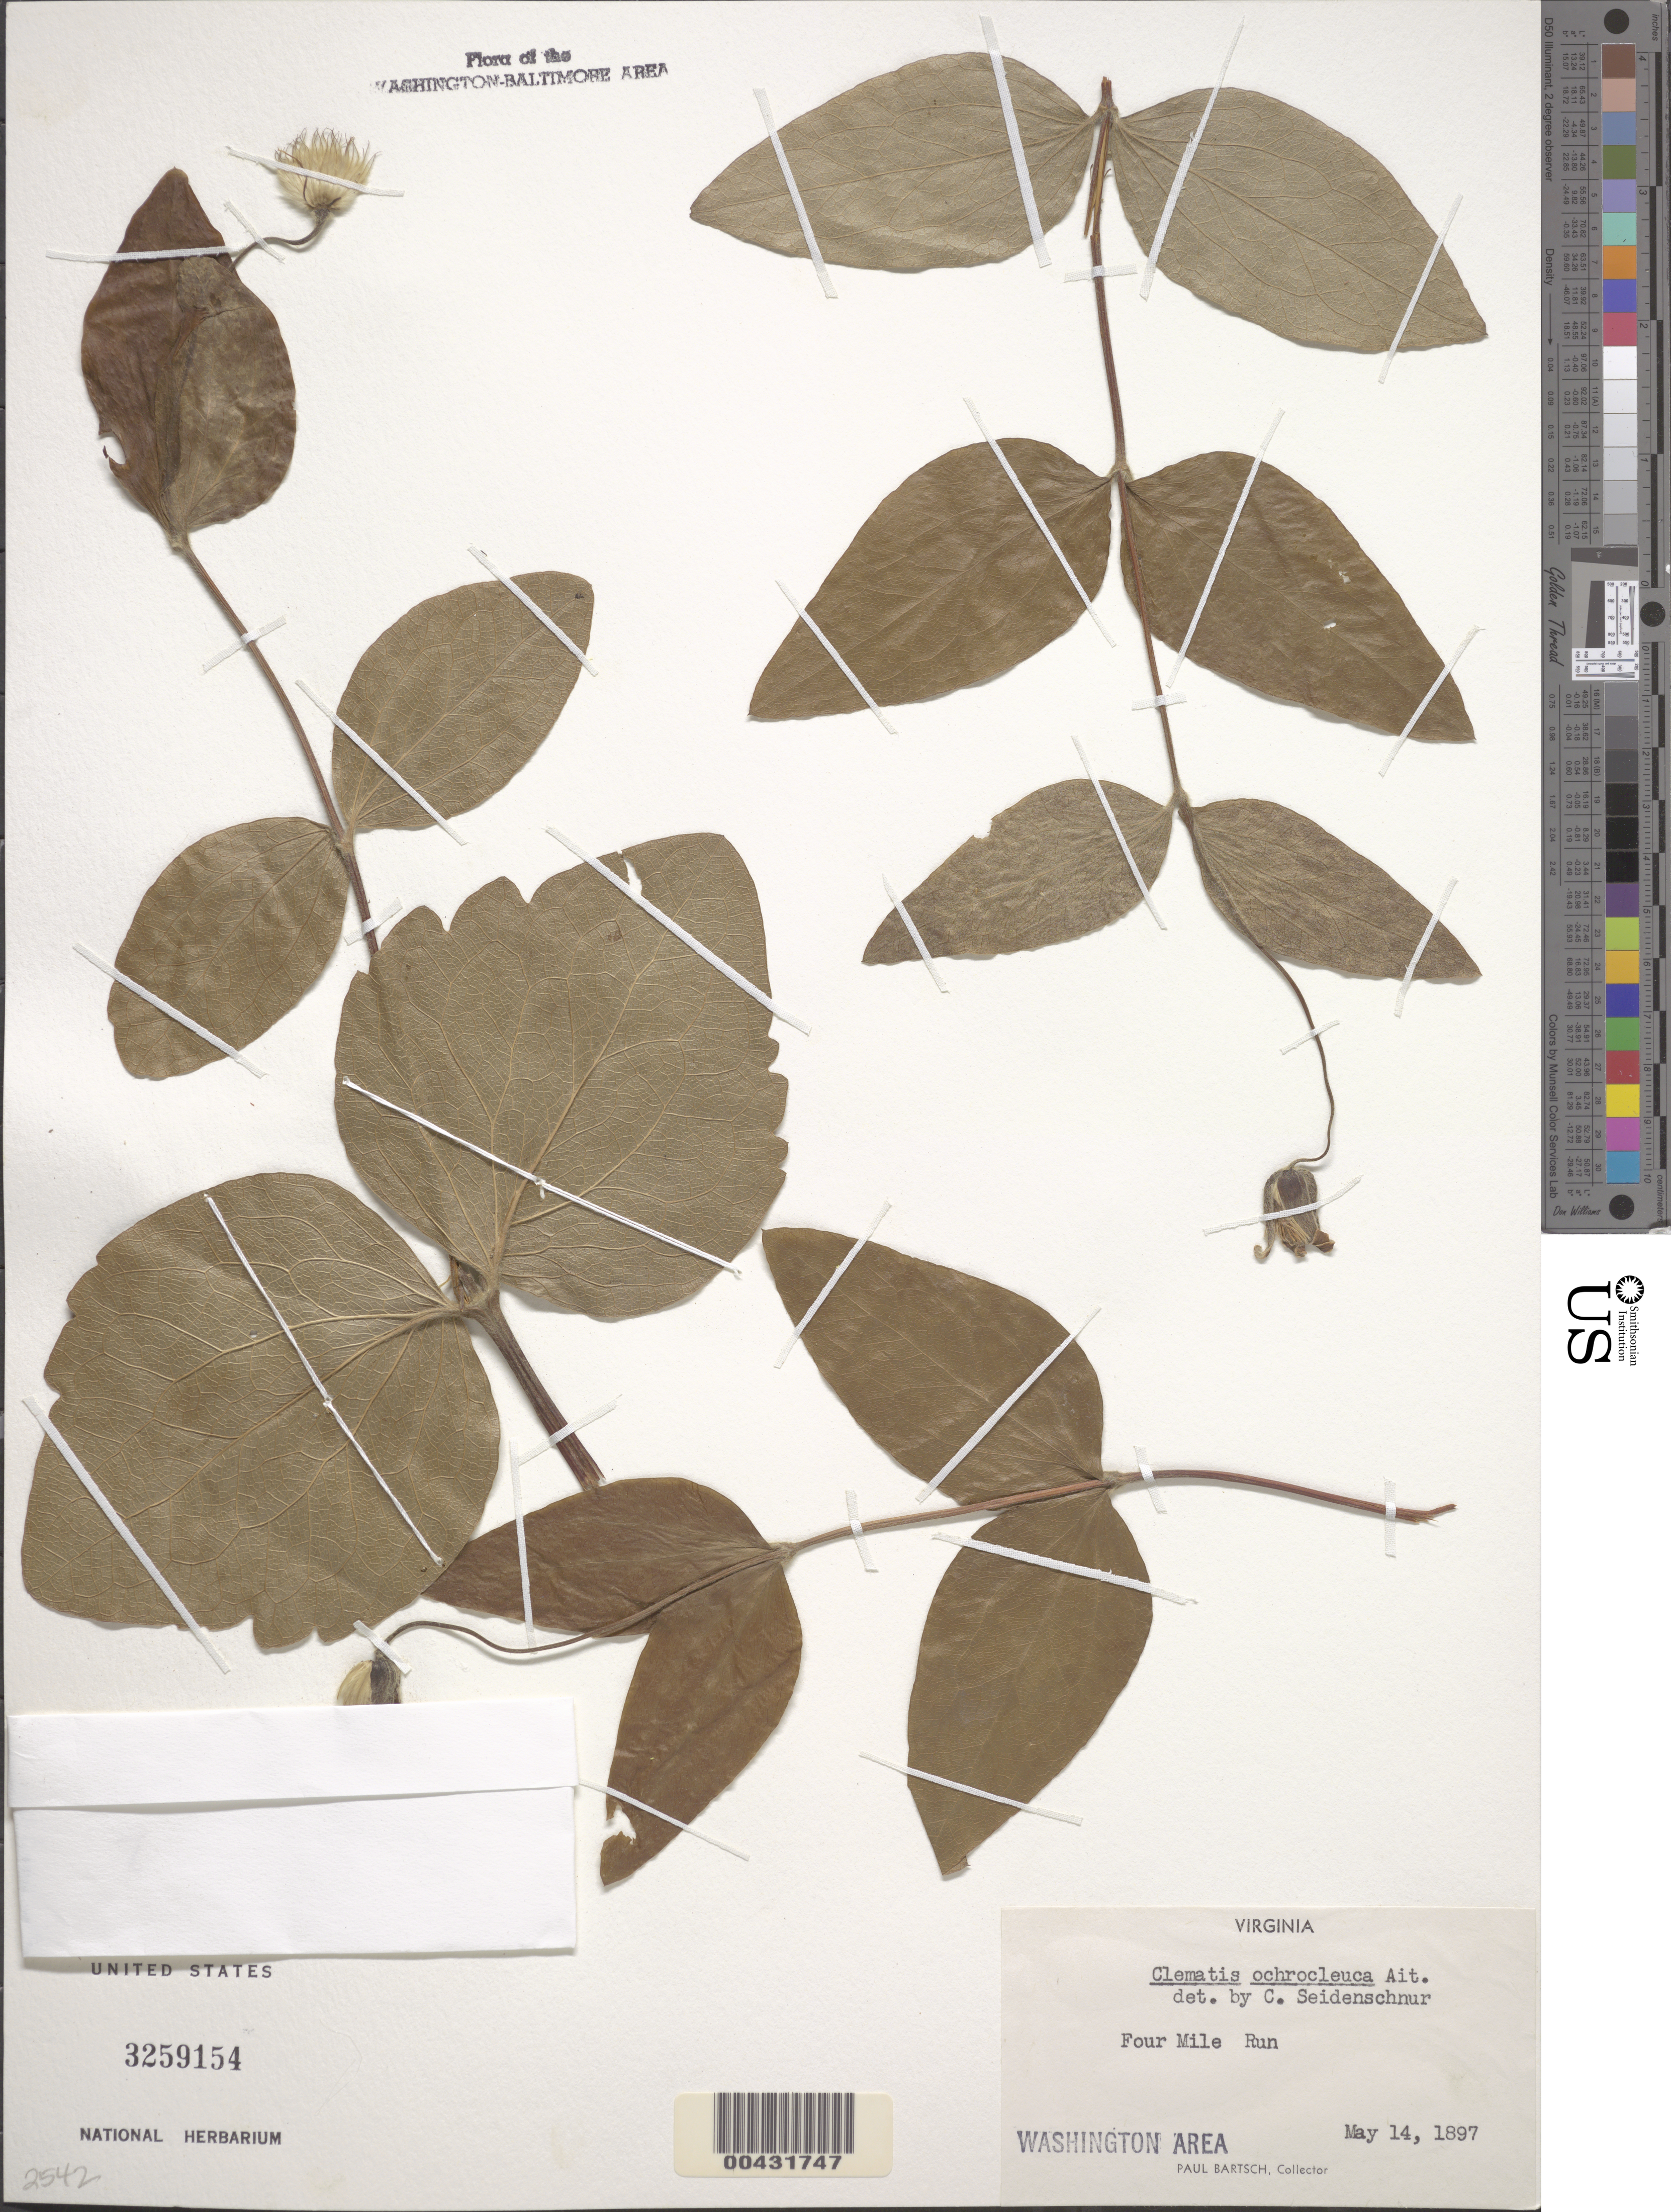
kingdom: Plantae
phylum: Tracheophyta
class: Magnoliopsida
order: Ranunculales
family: Ranunculaceae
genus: Clematis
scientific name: Clematis ochroleuca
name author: Aiton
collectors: P. Bartsch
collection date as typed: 14 May 1897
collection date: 1897-05-14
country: United States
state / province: Virginia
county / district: Arlington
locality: Four Mile Run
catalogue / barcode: US 3259154